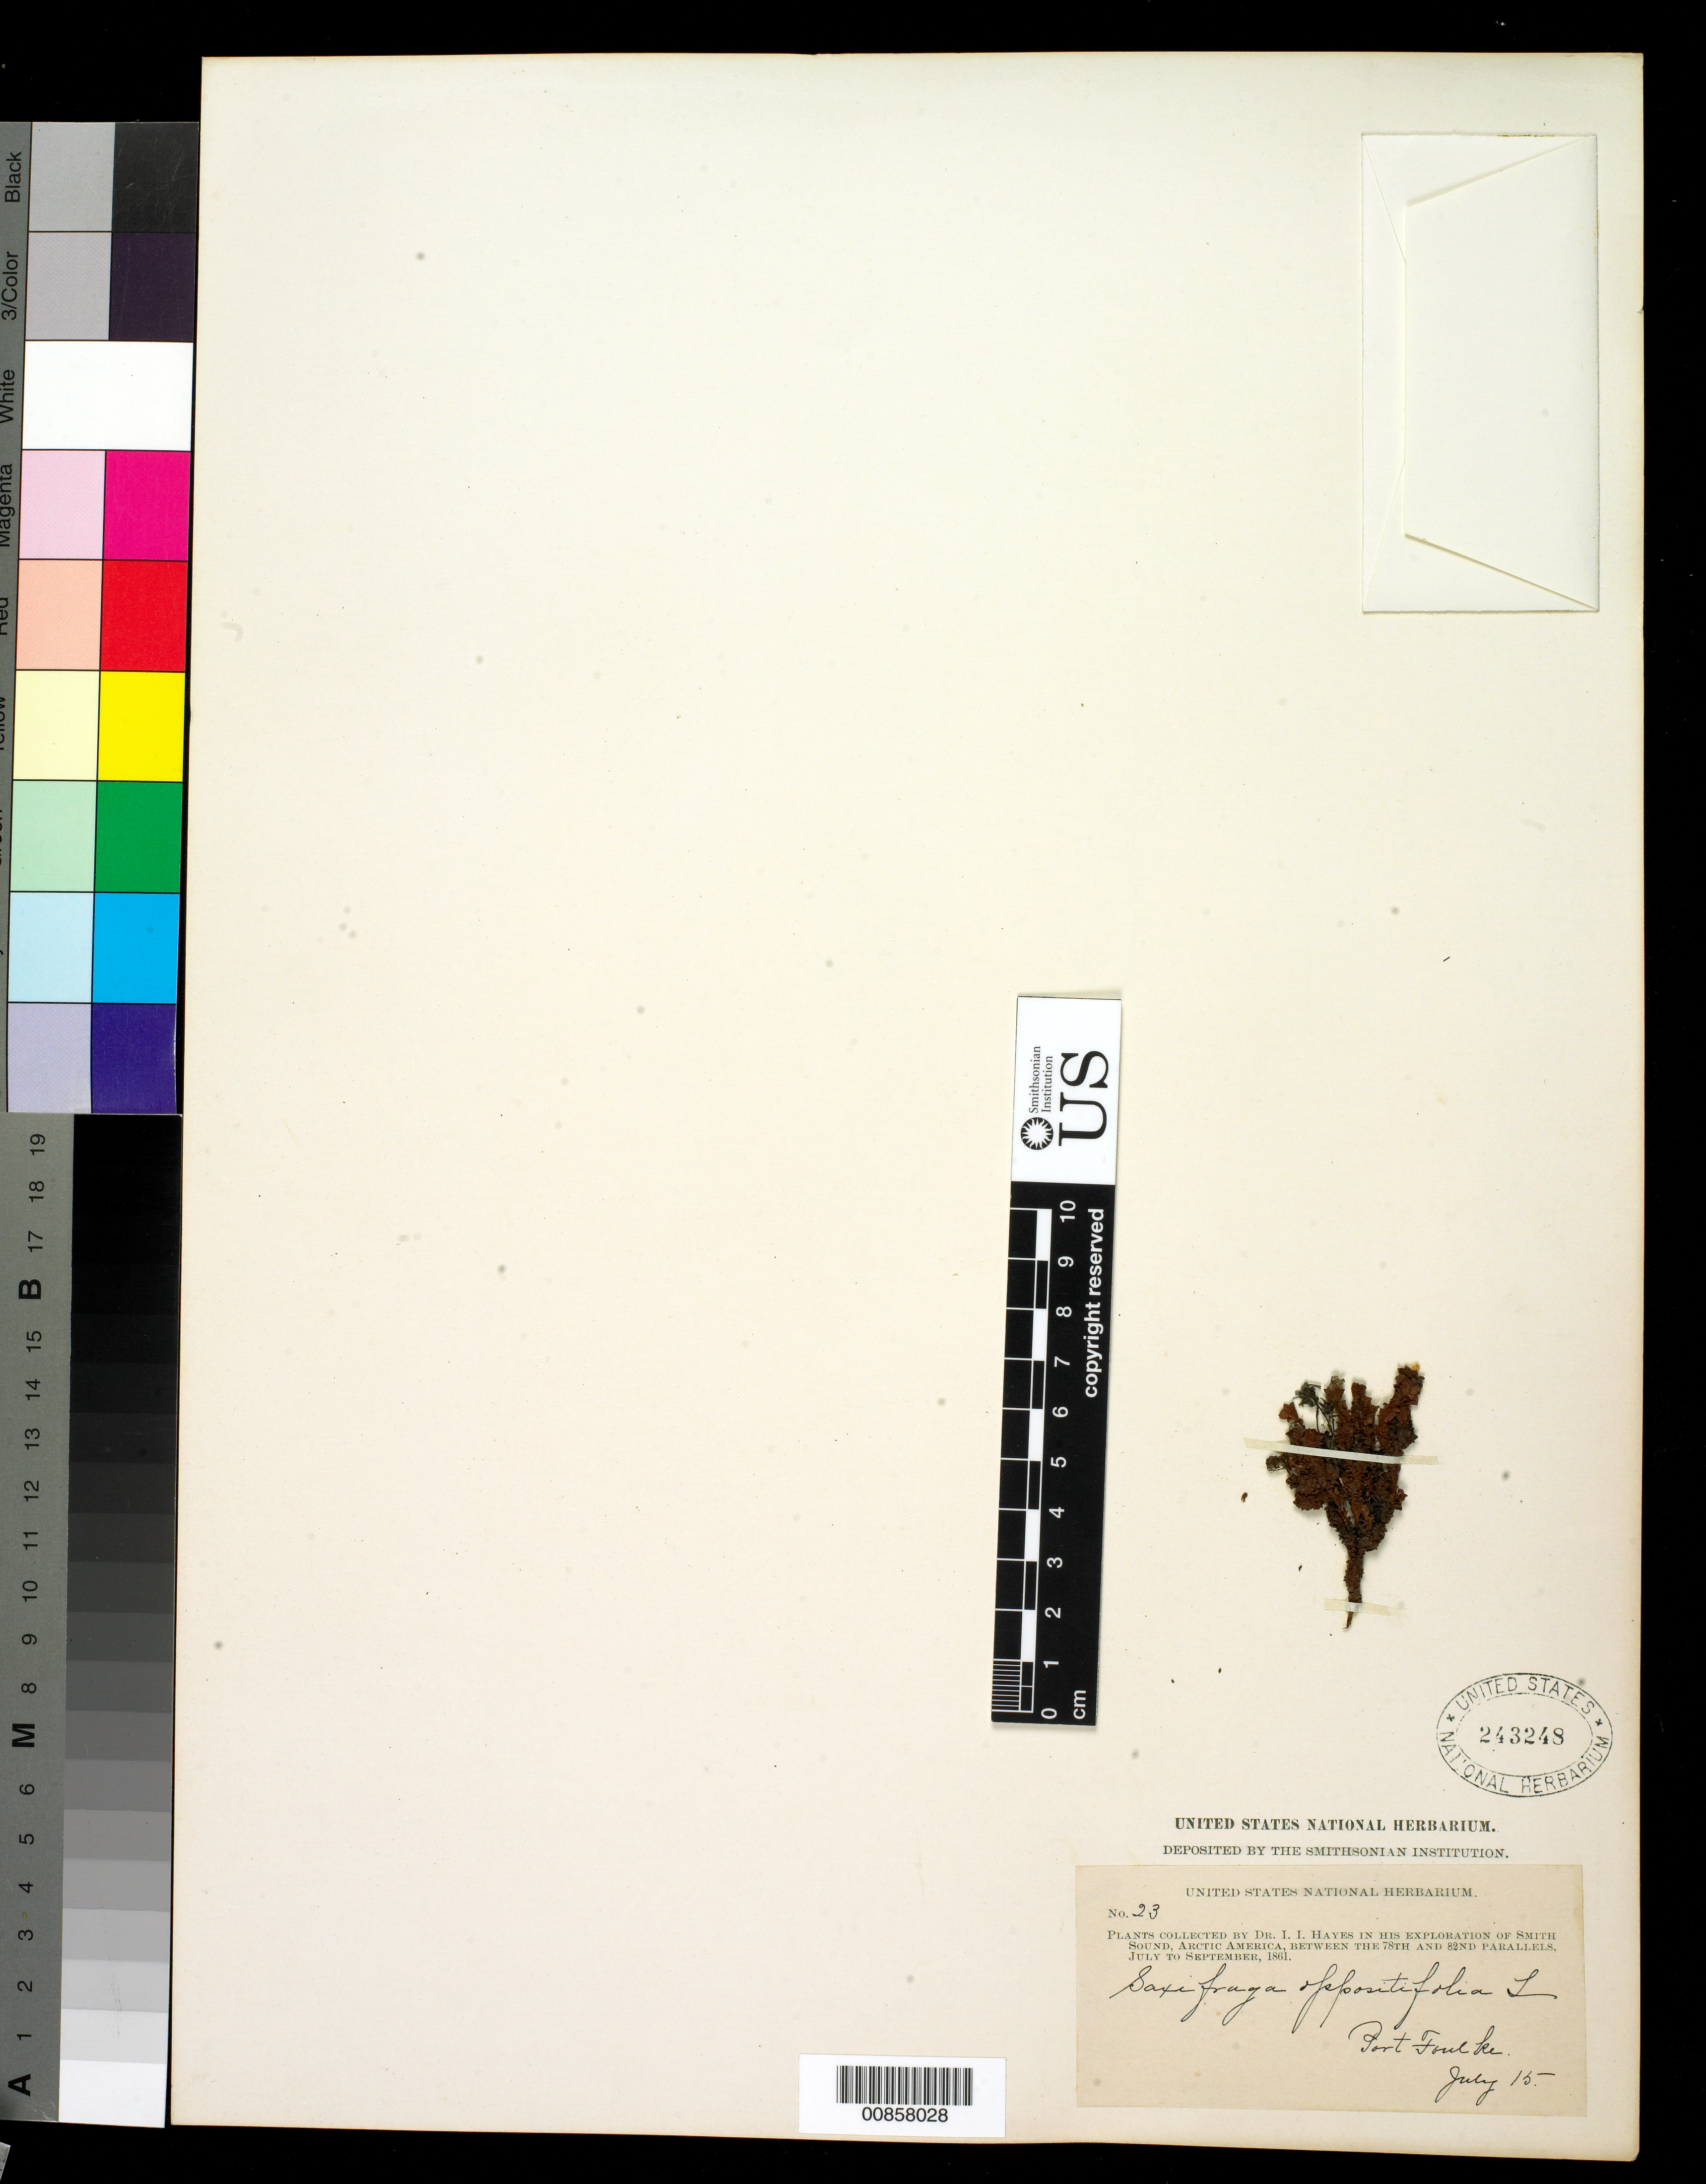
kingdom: Plantae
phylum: Tracheophyta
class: Magnoliopsida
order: Saxifragales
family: Saxifragaceae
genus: Saxifraga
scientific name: Saxifraga oppositifolia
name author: L.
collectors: I. I. Hayes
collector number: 23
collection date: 1861-07-15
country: Greenland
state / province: Nordgronland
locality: Port Foulke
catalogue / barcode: US 243248